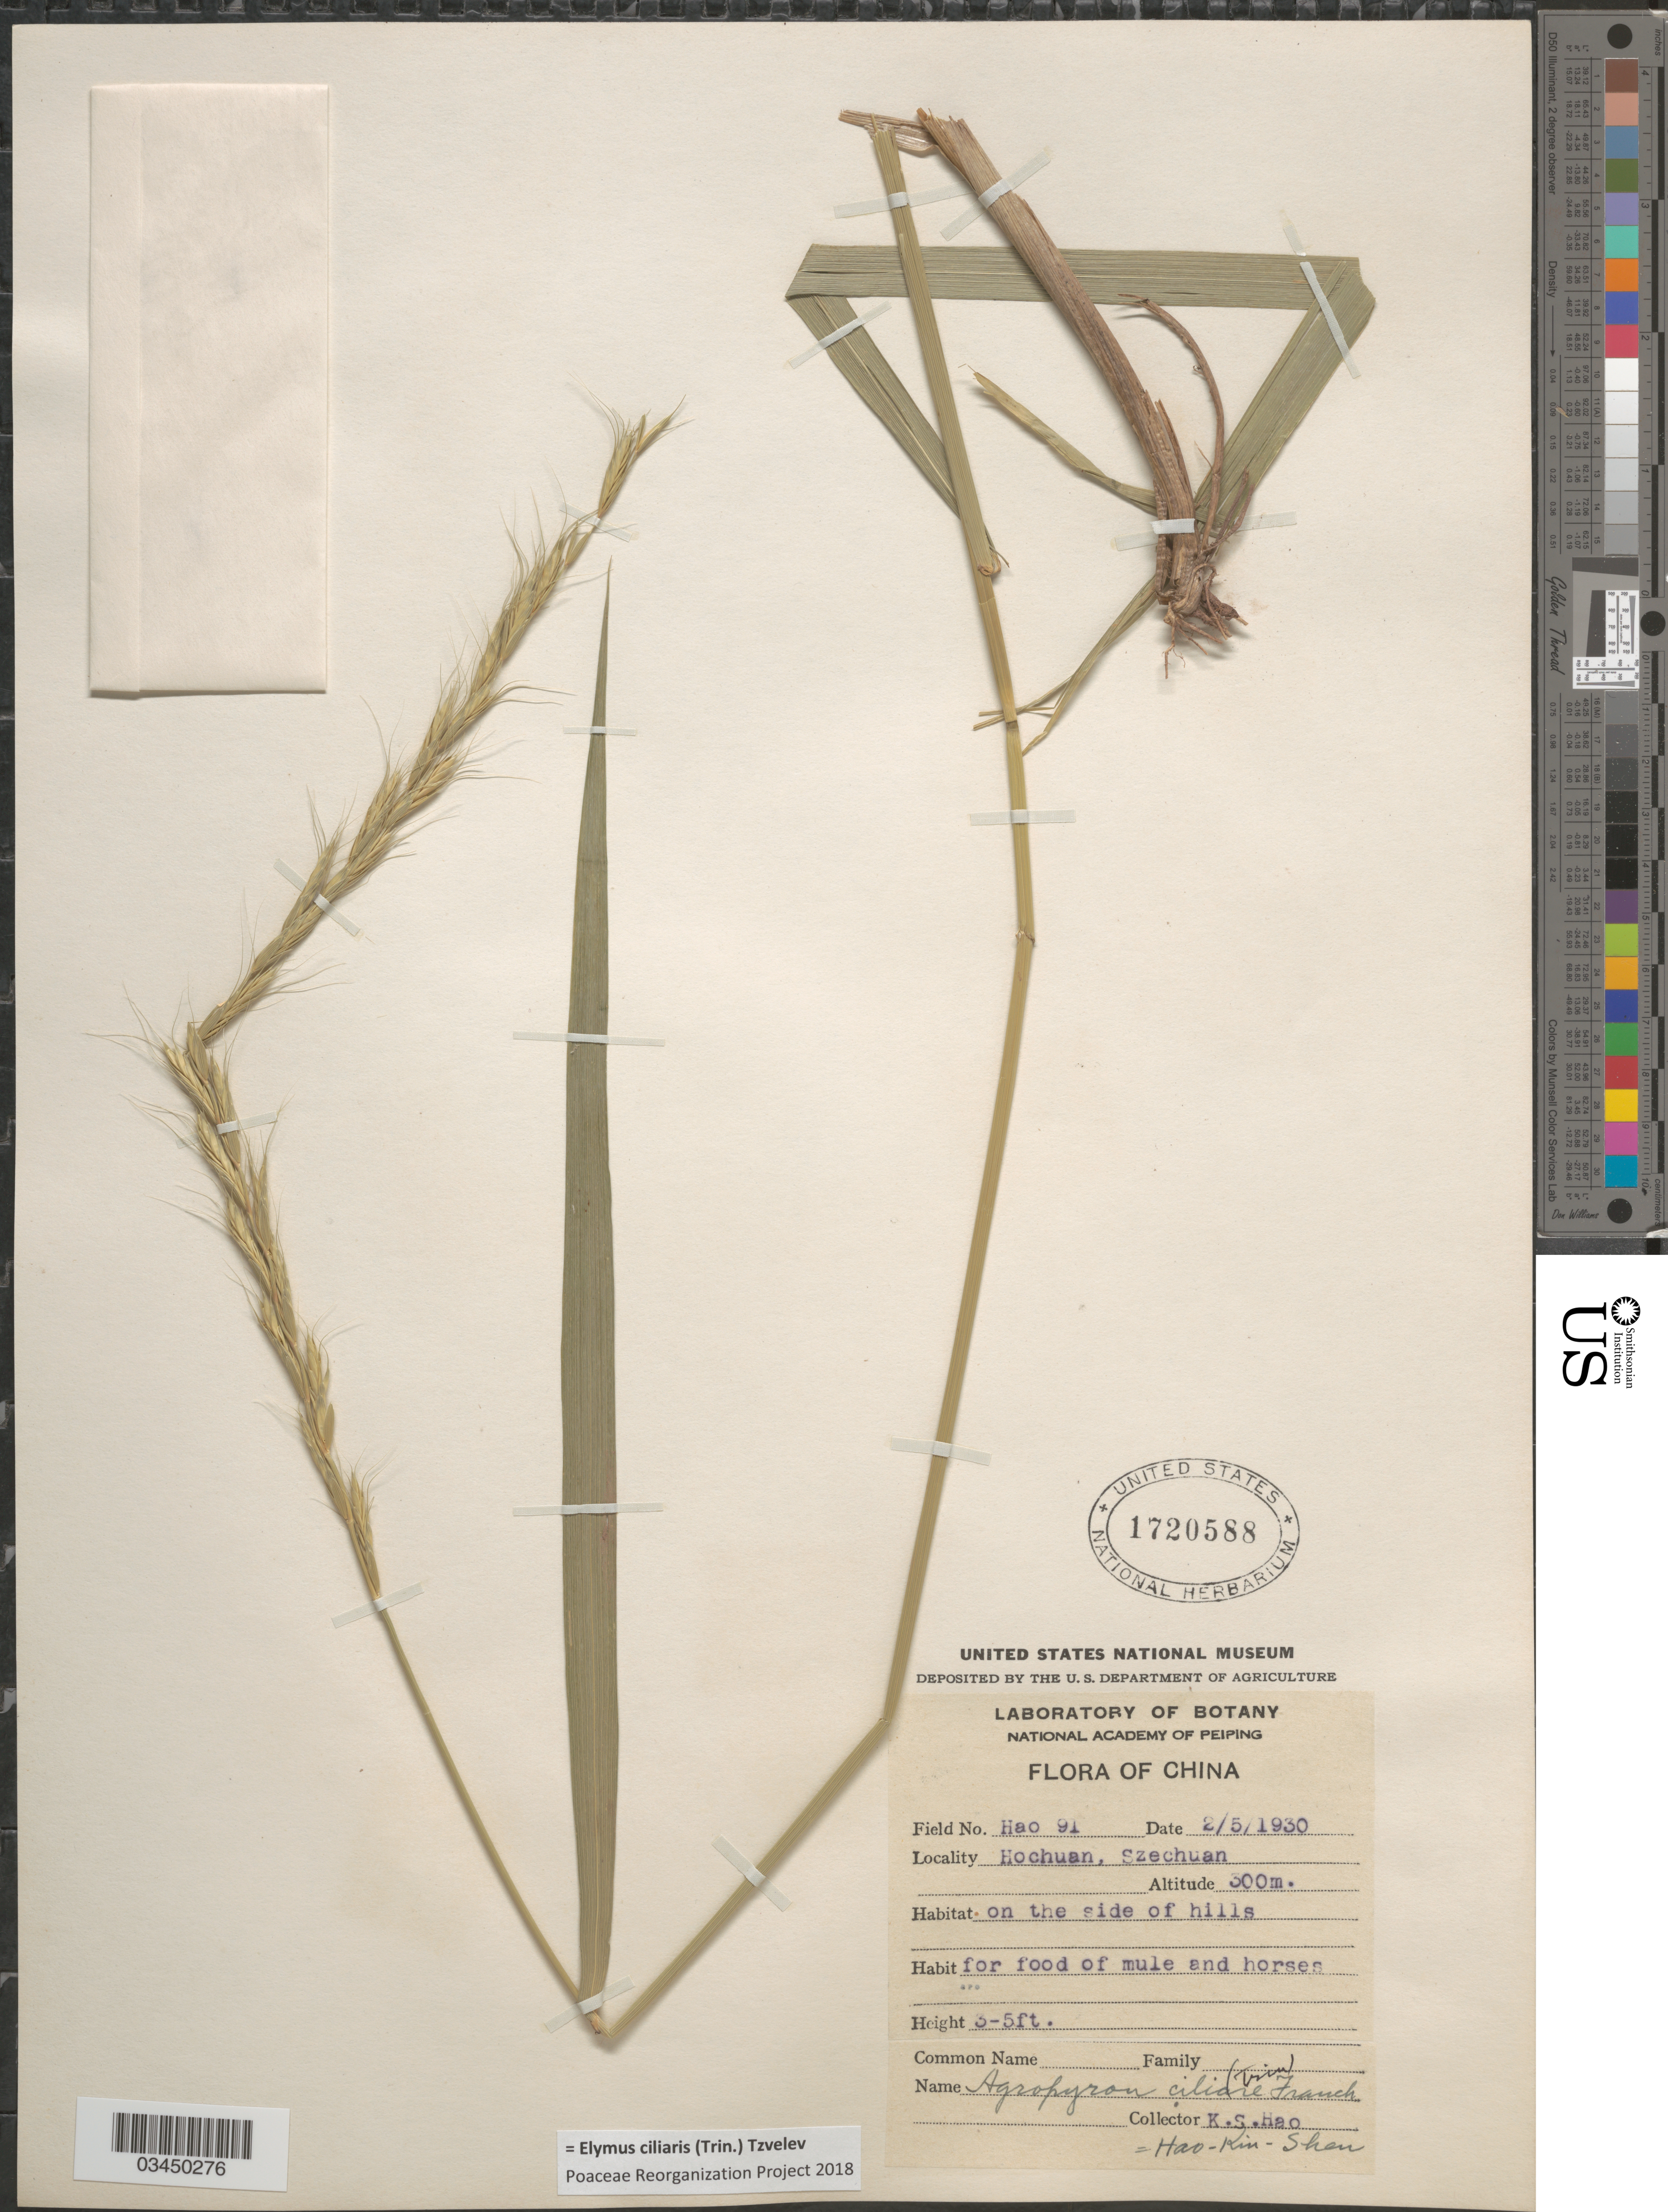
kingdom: Plantae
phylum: Tracheophyta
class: Liliopsida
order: Poales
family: Poaceae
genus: Elymus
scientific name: Elymus ciliaris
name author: (Trin.) Tzvelev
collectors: K. S. Hao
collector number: Hao 91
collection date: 1930-05-02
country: China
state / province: Sichuan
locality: Hochuan, Szechuan. On the side of hills.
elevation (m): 300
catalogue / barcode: US 1720588